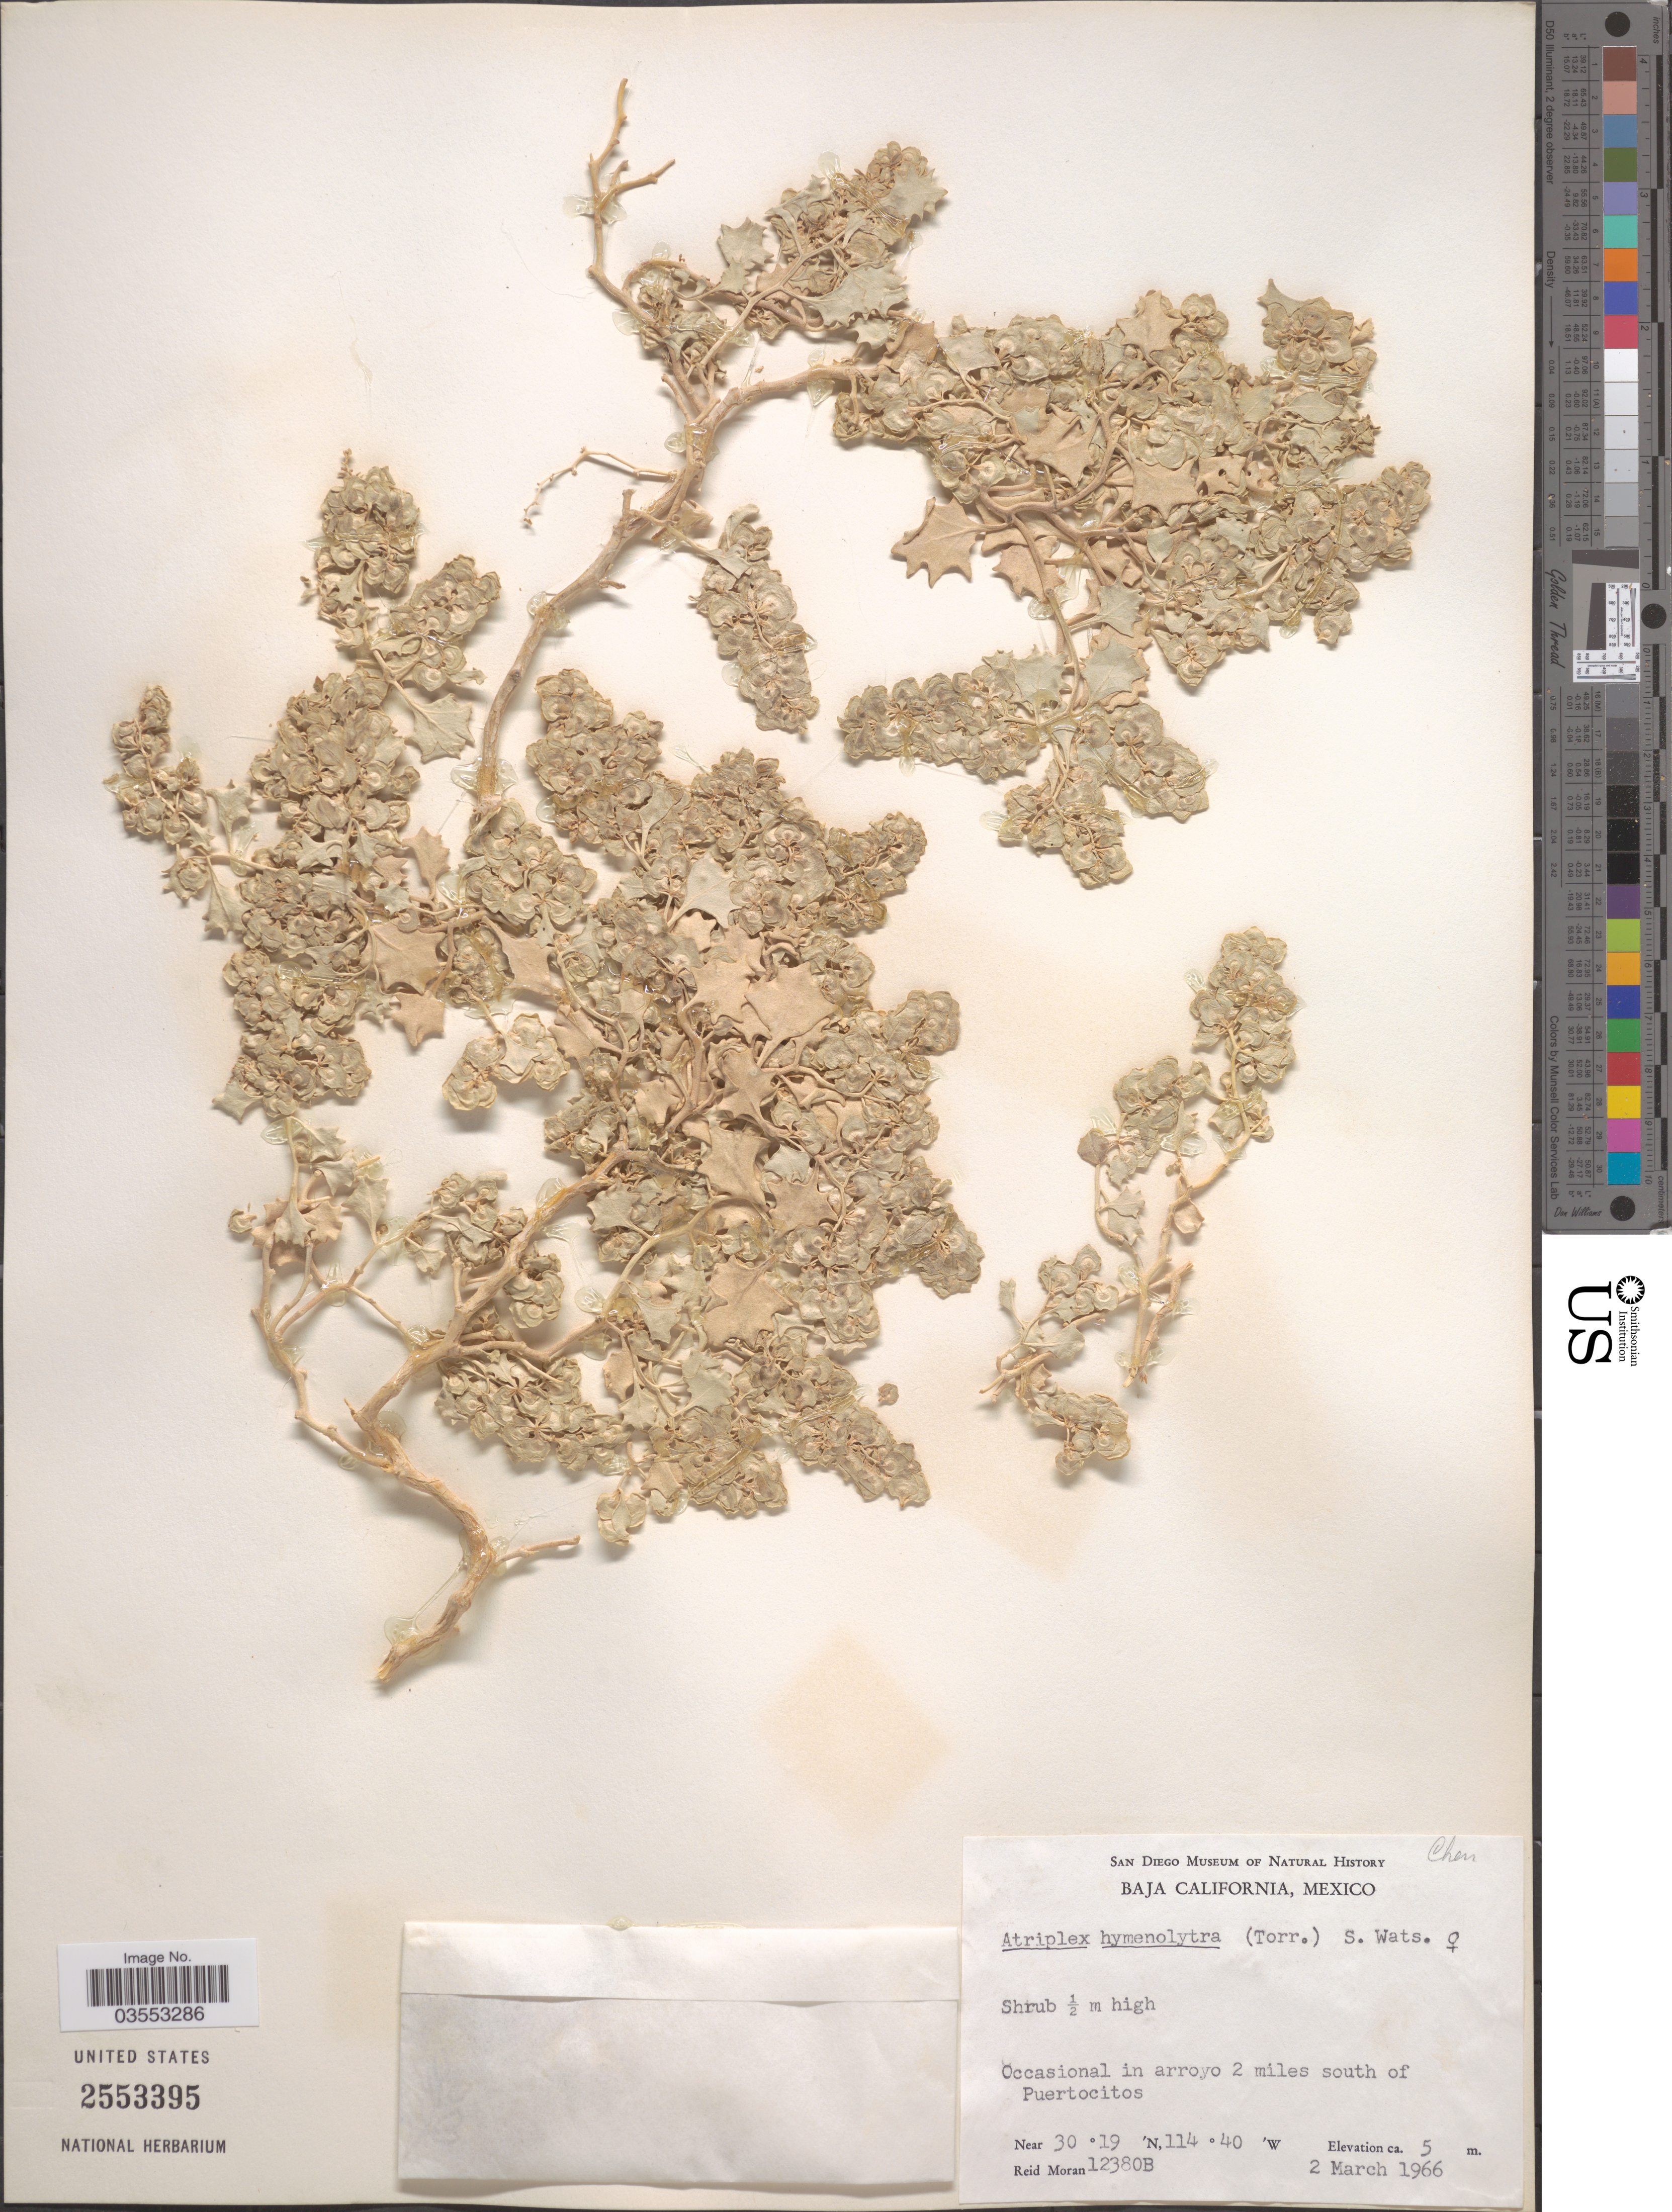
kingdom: Plantae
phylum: Tracheophyta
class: Magnoliopsida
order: Caryophyllales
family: Amaranthaceae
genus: Atriplex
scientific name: Atriplex hymenelytra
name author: (Torr.) S. Watson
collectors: R. Moran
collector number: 1230B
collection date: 1966-03-02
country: Mexico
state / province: Baja California Norte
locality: Occasional in arroyo 2 miles south of Puertocitos.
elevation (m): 5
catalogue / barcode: US 2553395